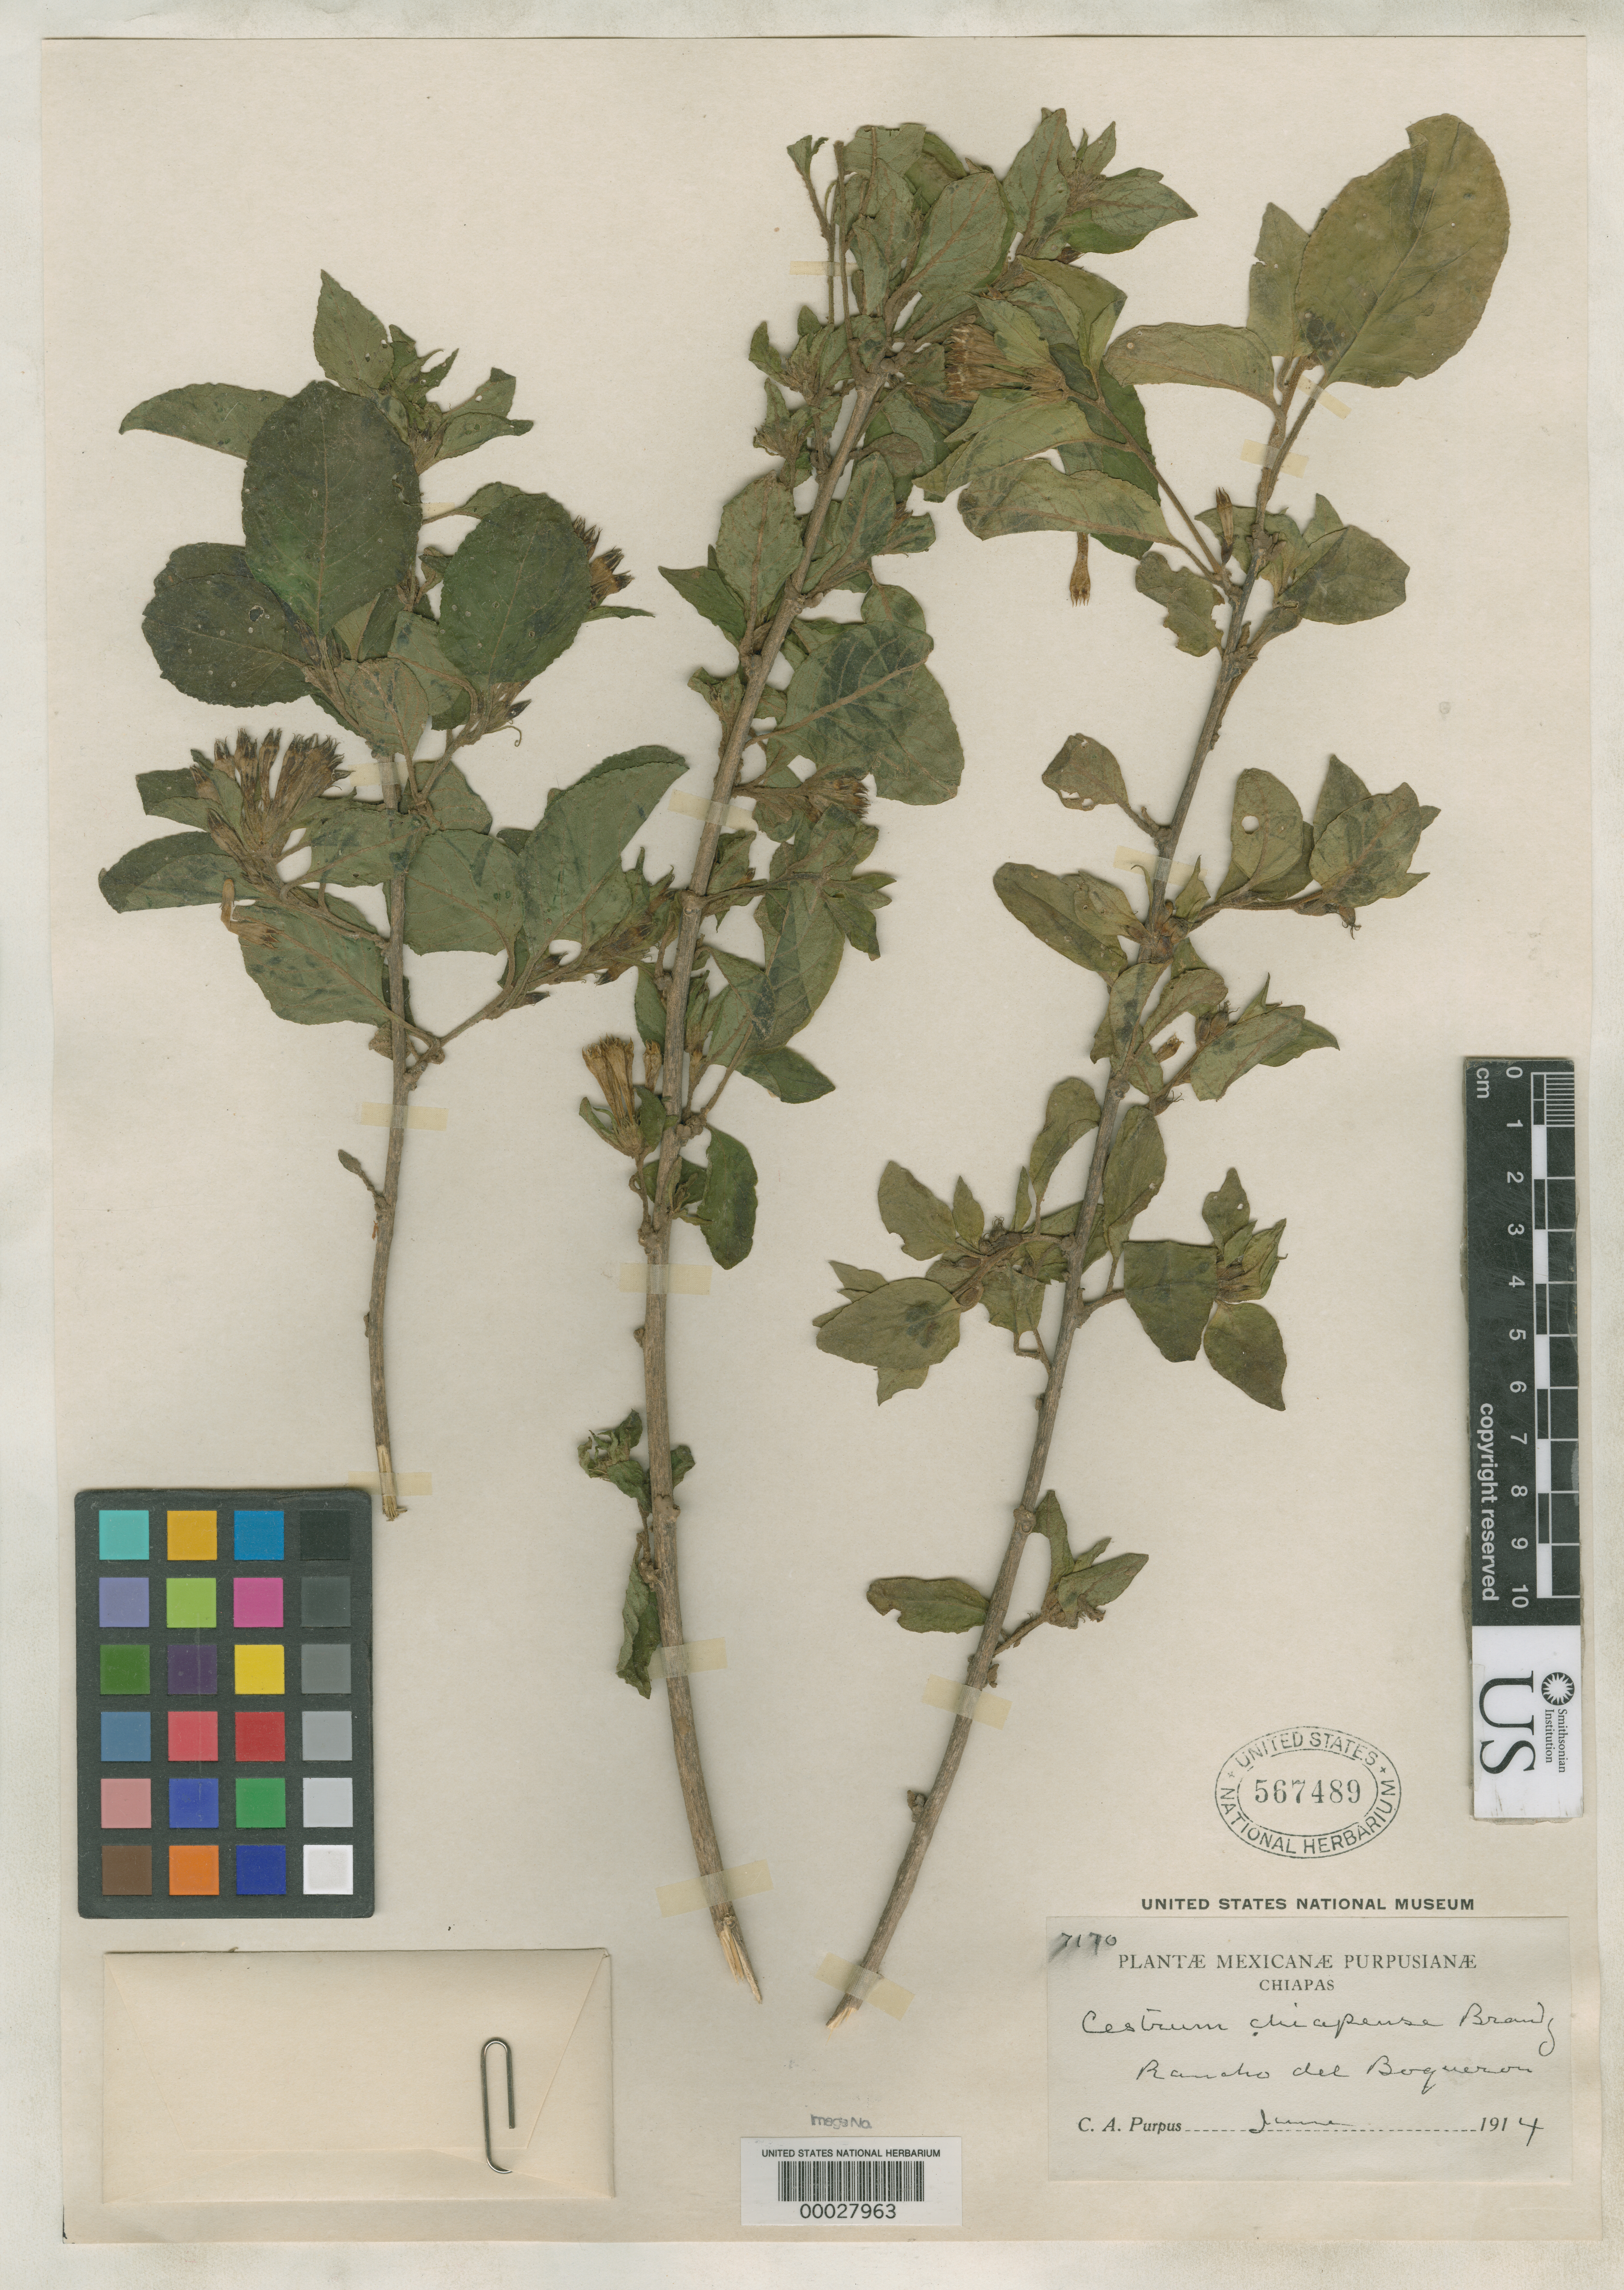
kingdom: Plantae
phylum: Tracheophyta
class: Magnoliopsida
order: Solanales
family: Solanaceae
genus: Cestrum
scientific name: Cestrum chiapense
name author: Brandegee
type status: Isotype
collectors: C. A. Purpus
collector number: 7170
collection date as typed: Jun 1914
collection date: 1914-06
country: Mexico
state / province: Chiapas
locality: Near Rancho del Boqueron.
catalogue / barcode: US 567489